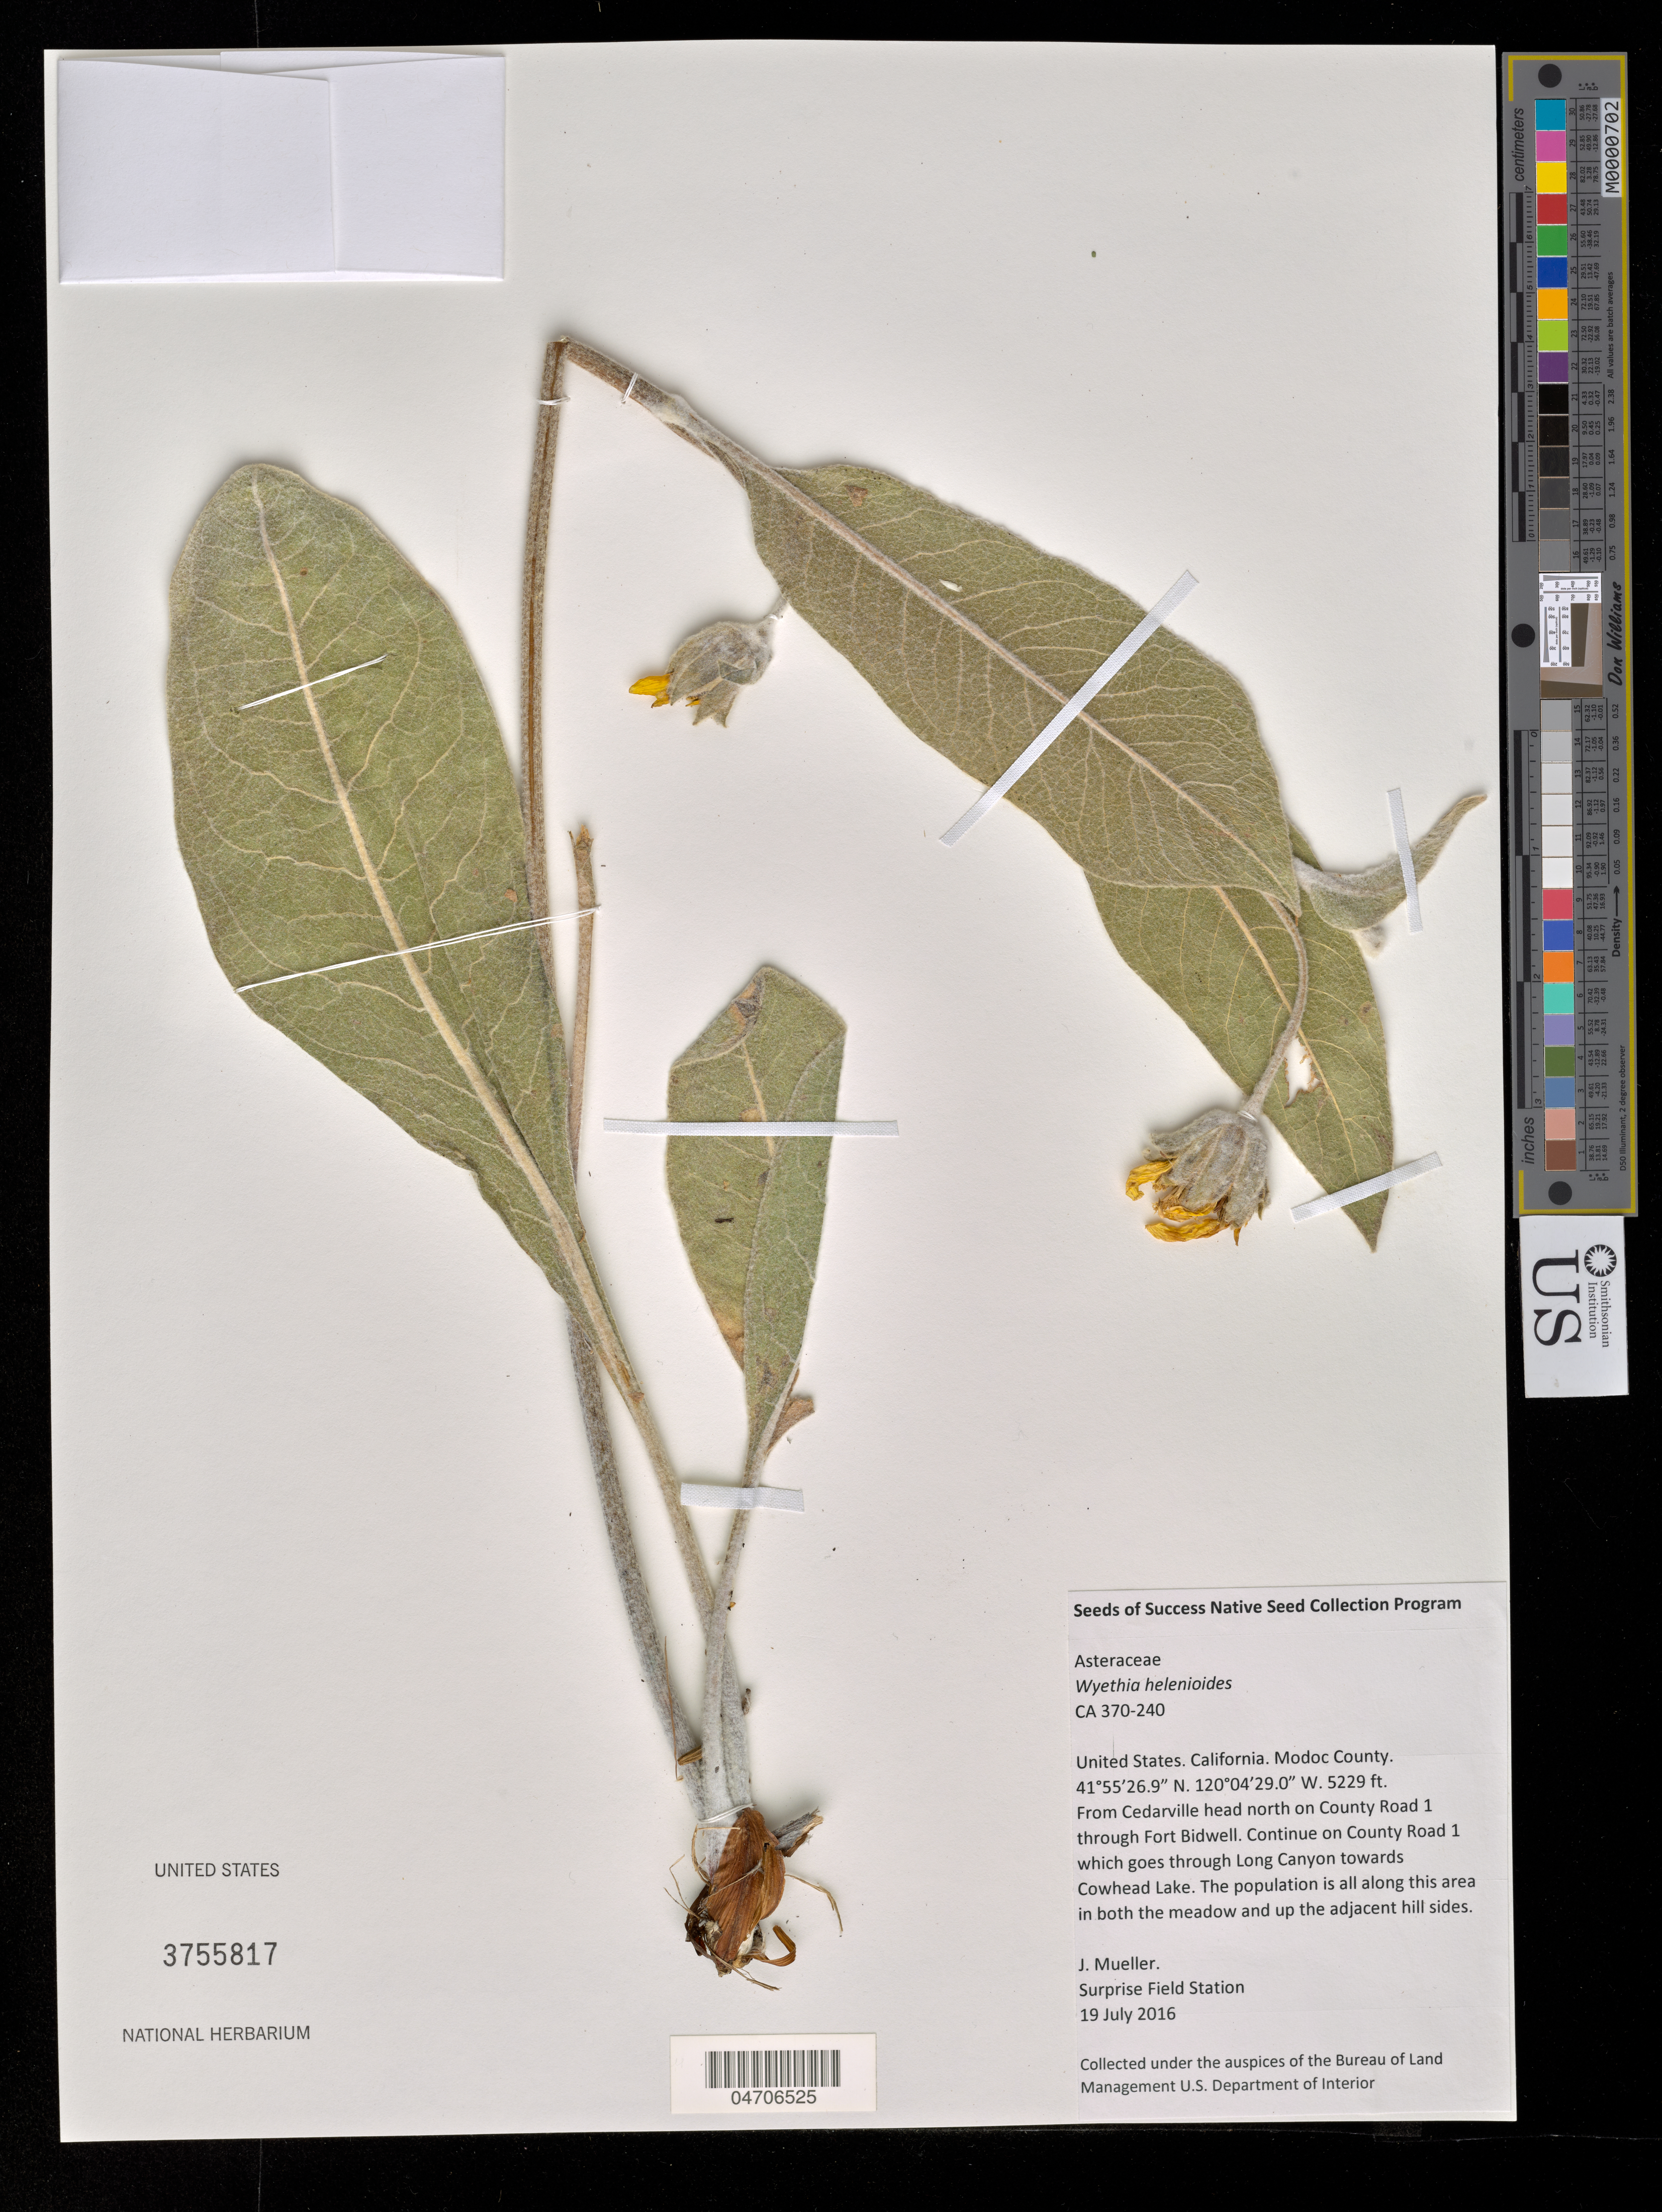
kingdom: Plantae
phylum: Tracheophyta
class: Magnoliopsida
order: Asterales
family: Asteraceae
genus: Wyethia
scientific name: Wyethia helenioides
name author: (DC.) Nutt.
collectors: J. Mueller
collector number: CA370-240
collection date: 2016-07-19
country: United States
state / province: California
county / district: Modoc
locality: Modoc County. From Cedarville head north on County Road 1 through Fort Bidwell. Continue on County Road 1 which goes through Long Canyon towards Cowhead Lake.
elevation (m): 1594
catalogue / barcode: US 3755817